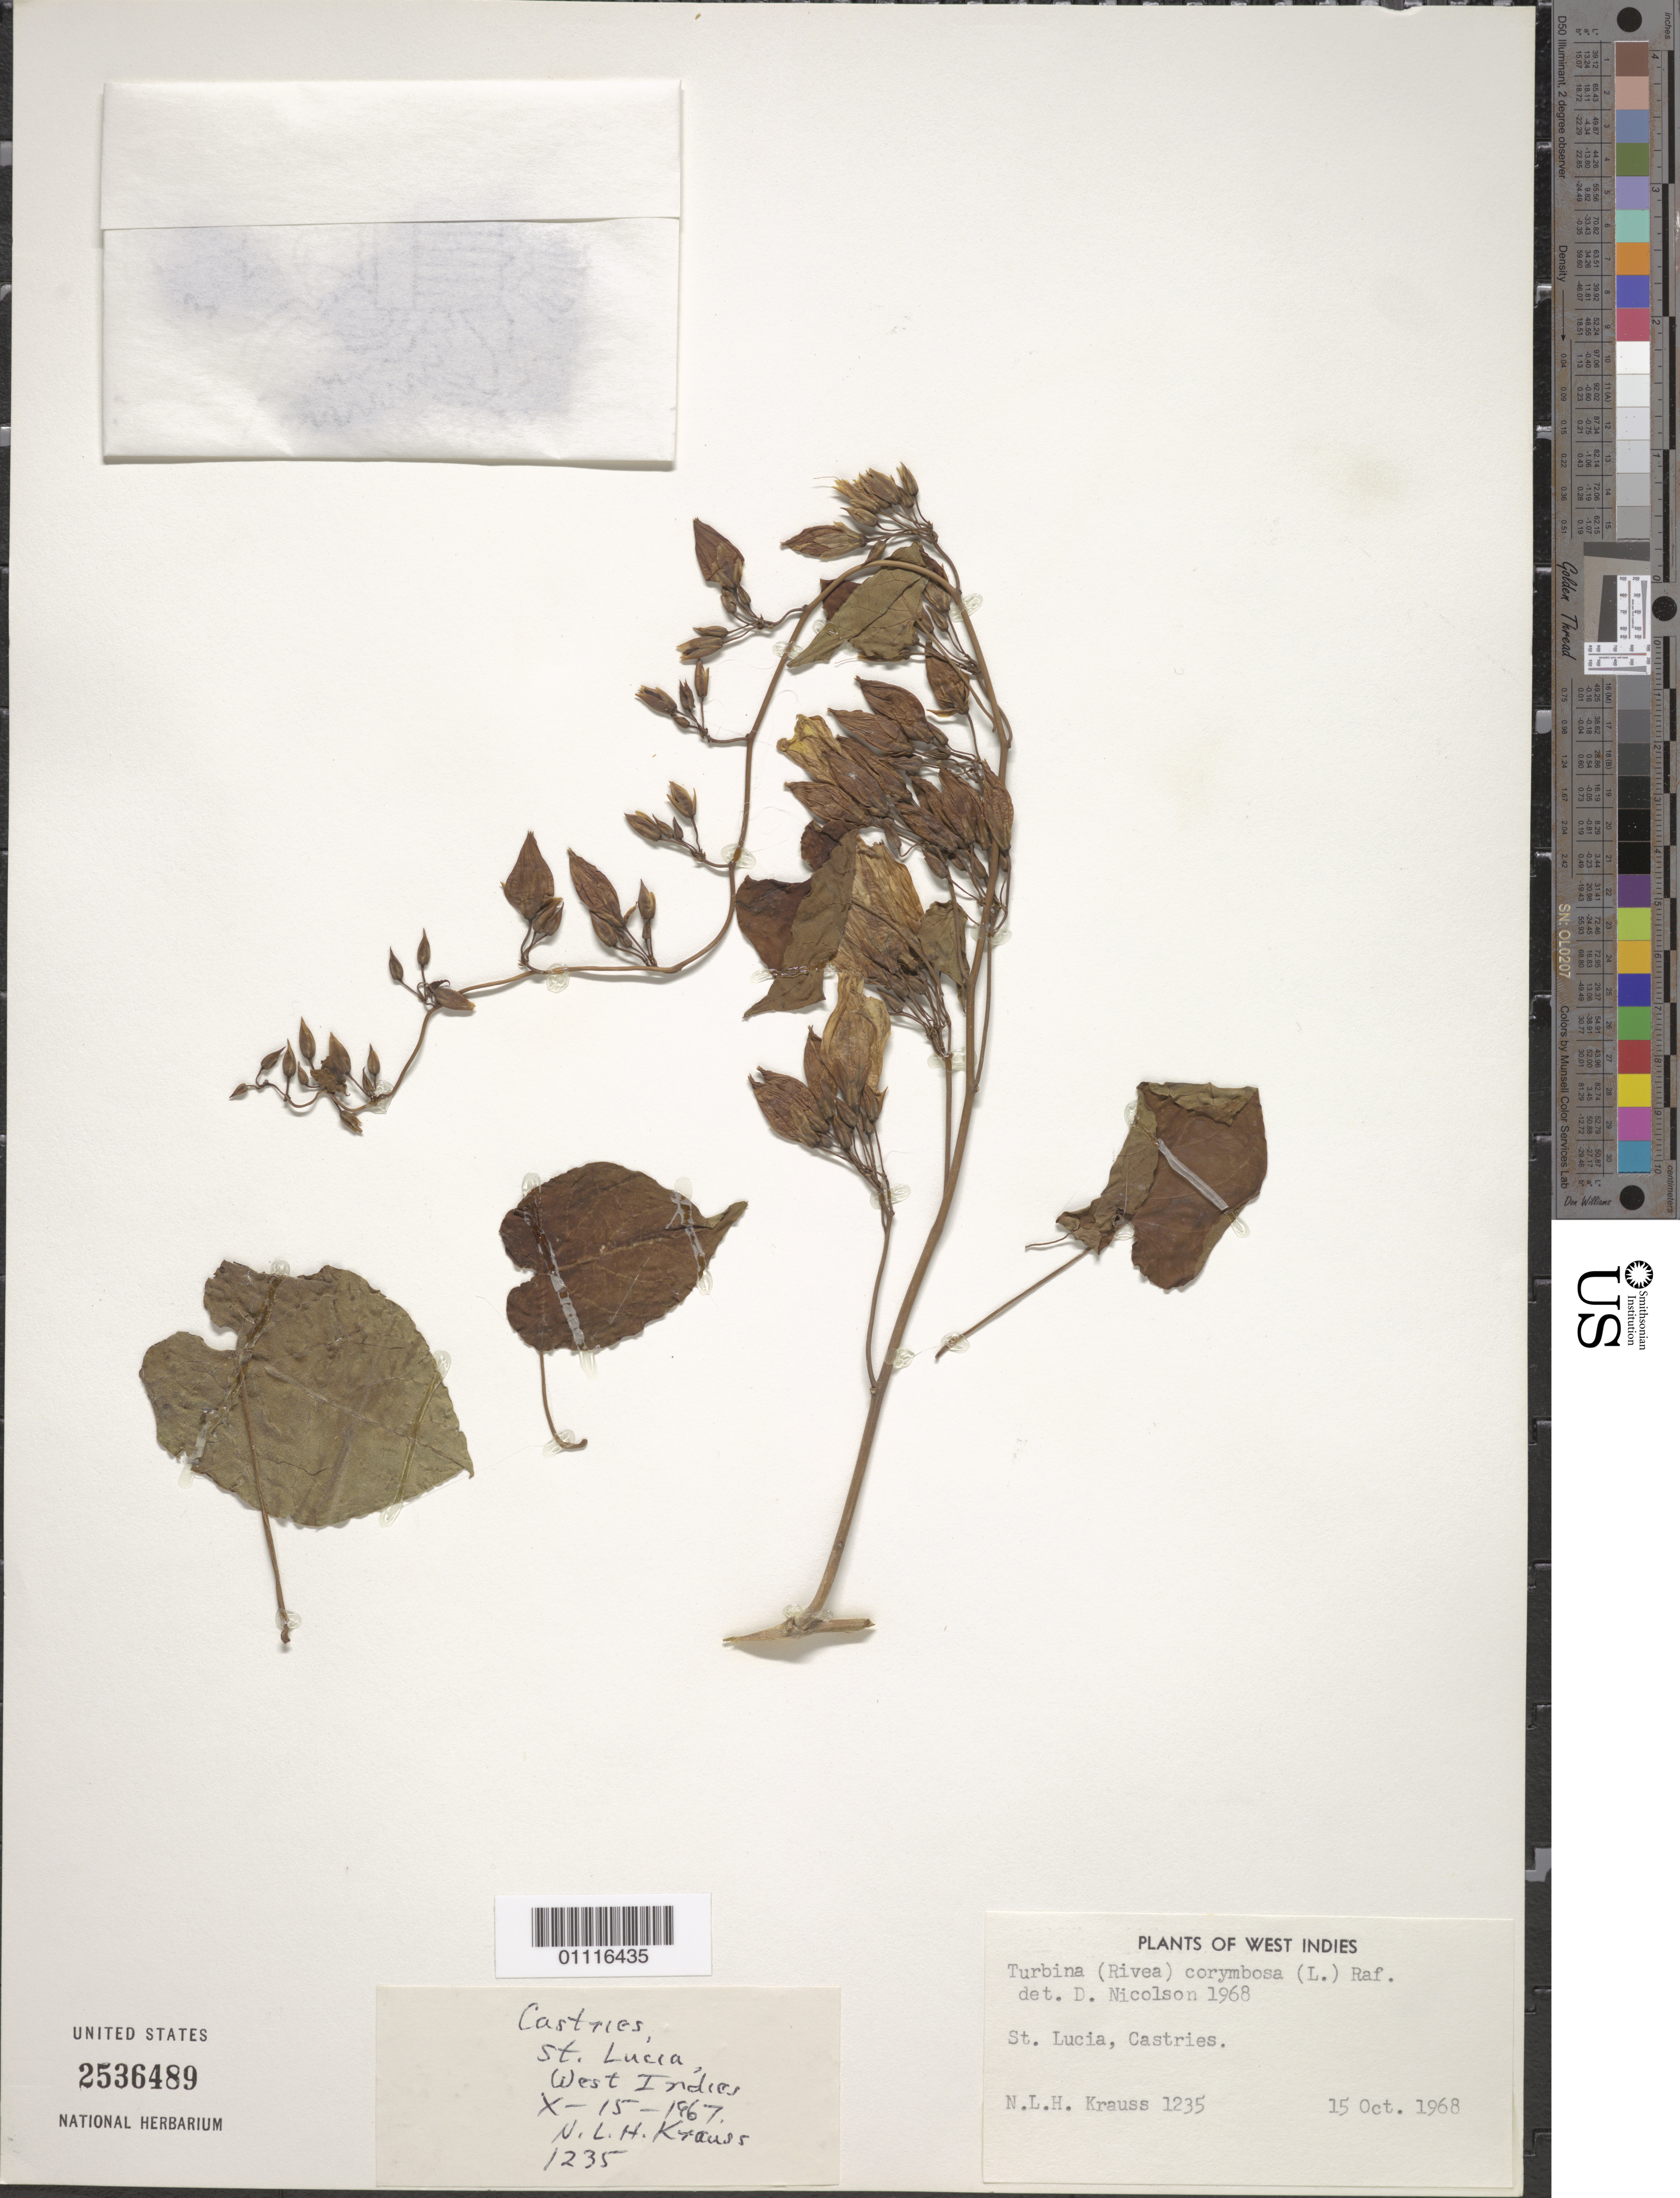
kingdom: Plantae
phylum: Tracheophyta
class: Magnoliopsida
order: Solanales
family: Convolvulaceae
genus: Turbina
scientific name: Turbina corymbosa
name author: (L.) Raf.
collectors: N. Krauss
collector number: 1235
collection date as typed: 15 Oct 1968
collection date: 1968-10-15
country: St. Lucia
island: St. Lucia I.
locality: Castries.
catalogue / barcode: US 2536489